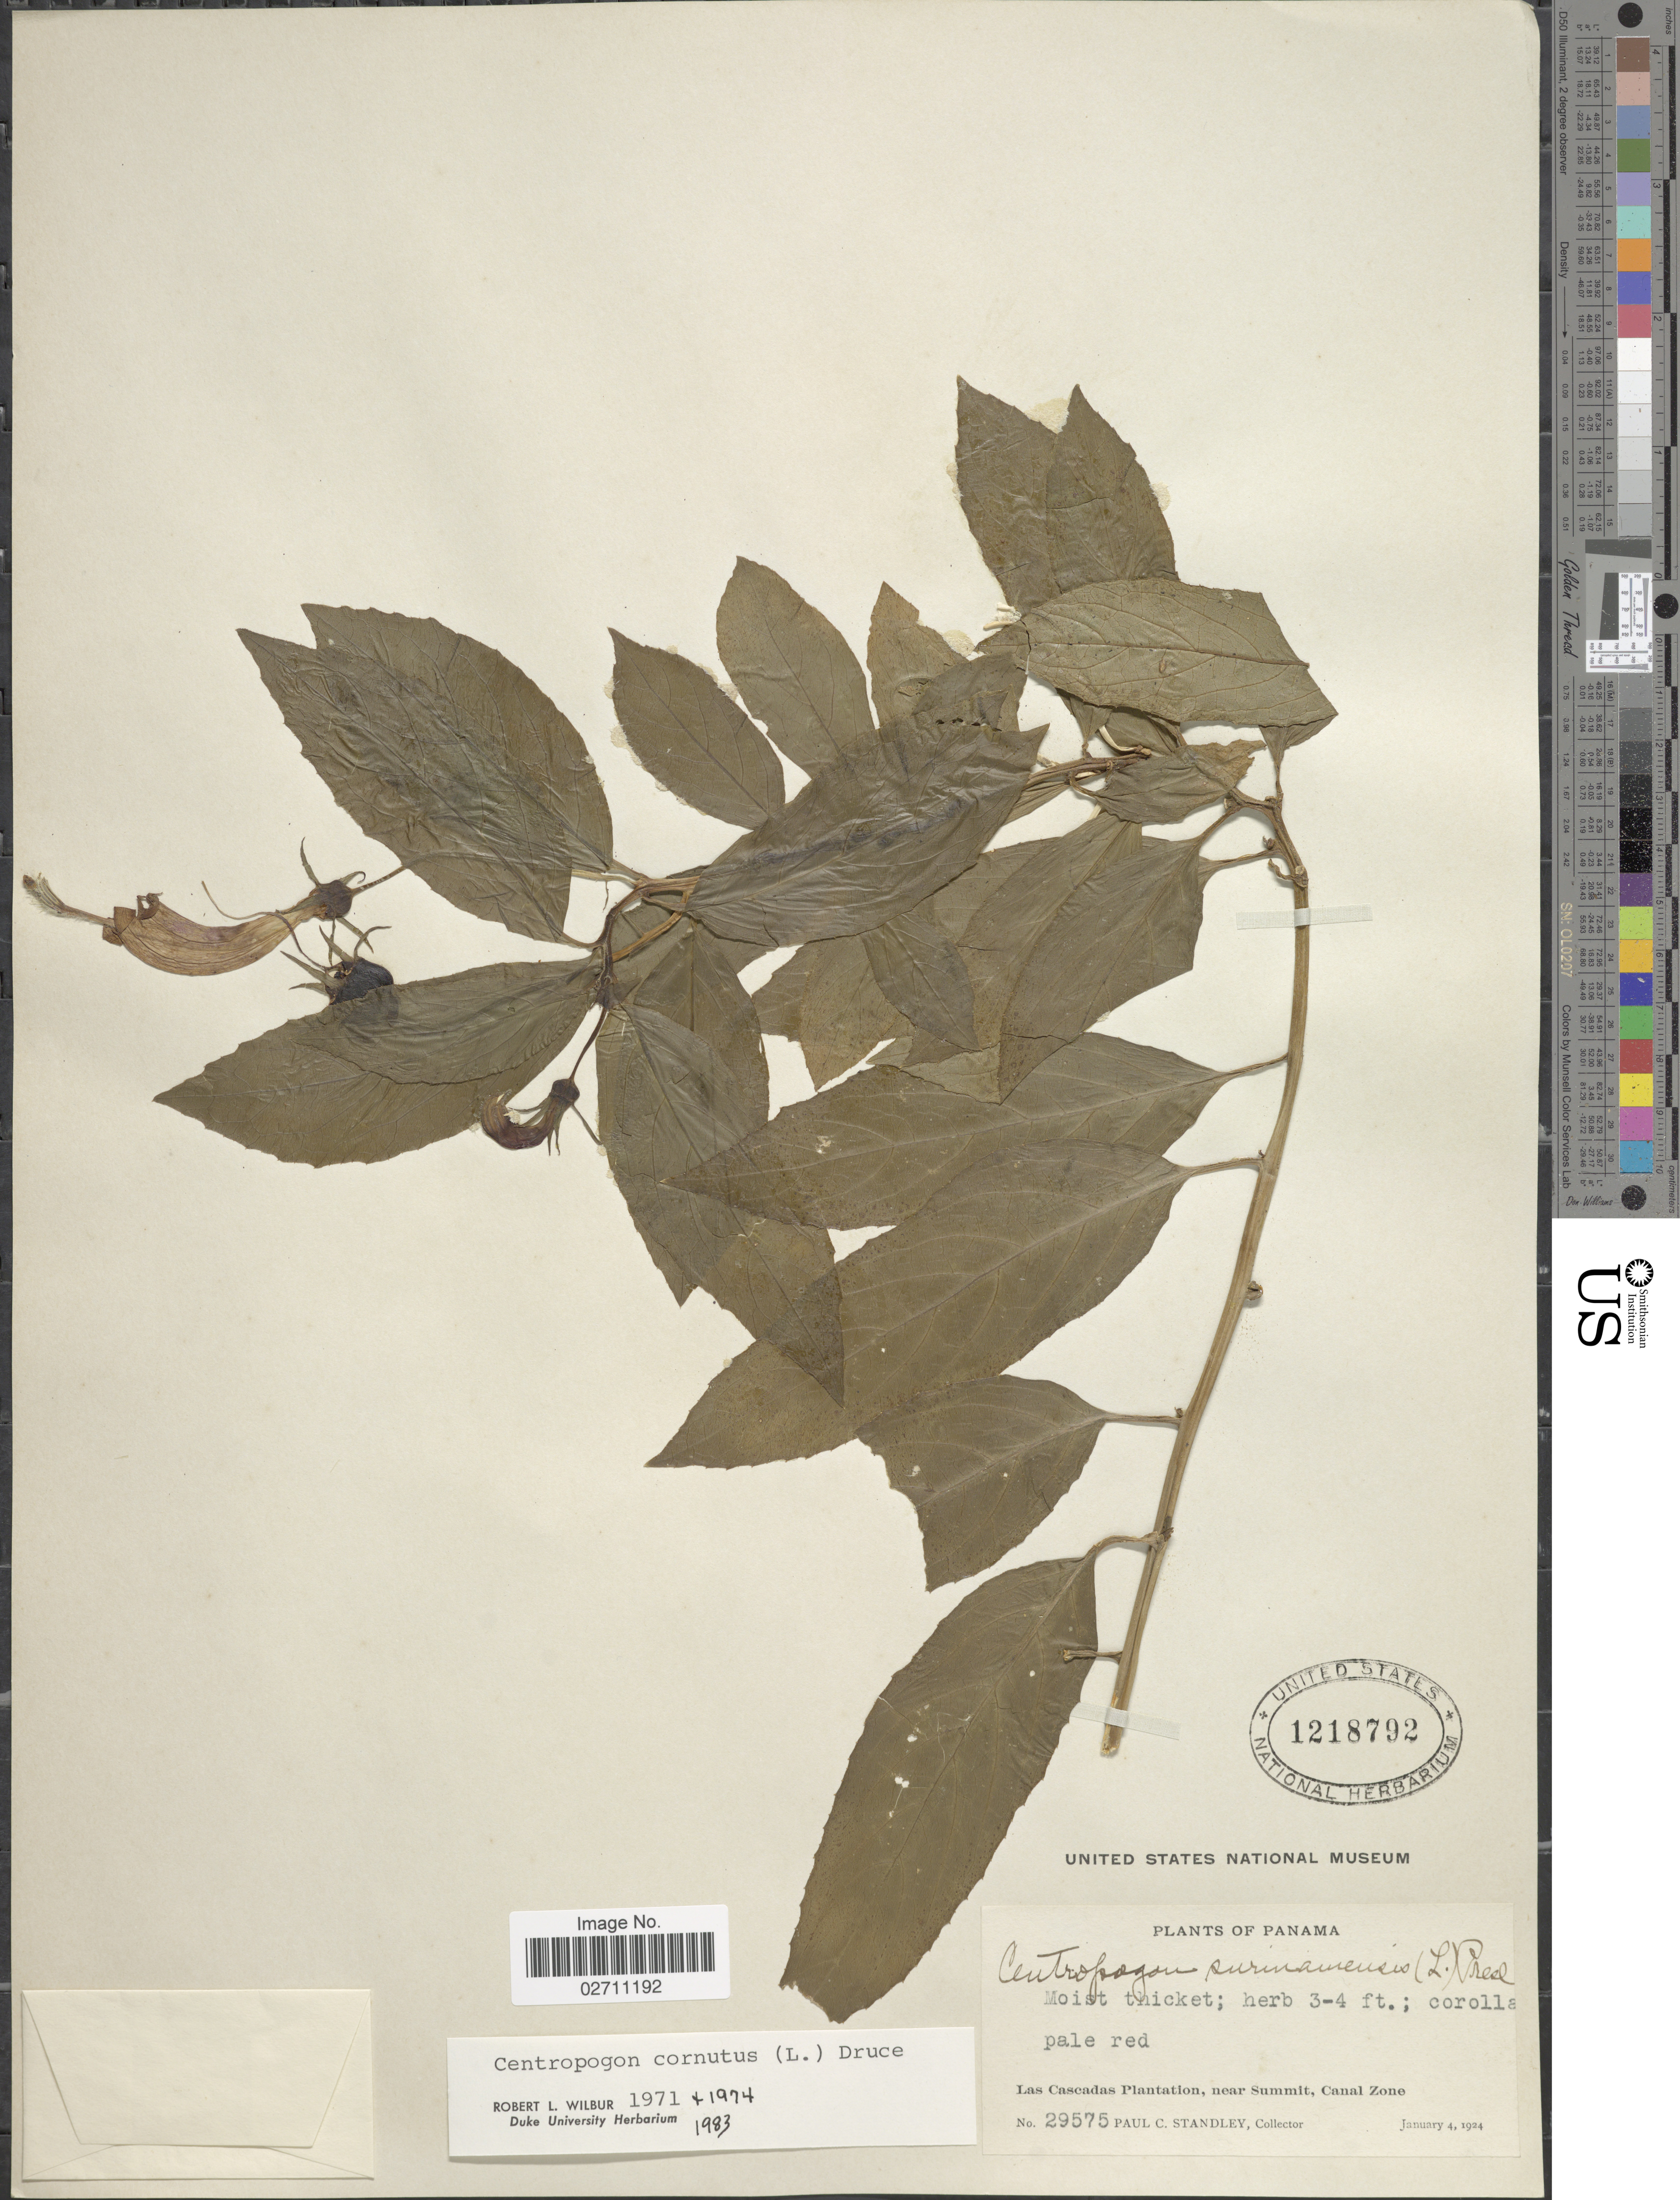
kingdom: Plantae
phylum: Tracheophyta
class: Magnoliopsida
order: Asterales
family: Campanulaceae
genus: Centropogon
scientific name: Centropogon cornutus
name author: (L.) Druce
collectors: P. C. Standley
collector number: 29575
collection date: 1924-01-04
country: Panama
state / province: Colón / Panamá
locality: Las Cascadas Plantation, near Summit, Canal Zone.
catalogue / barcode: US 1218792